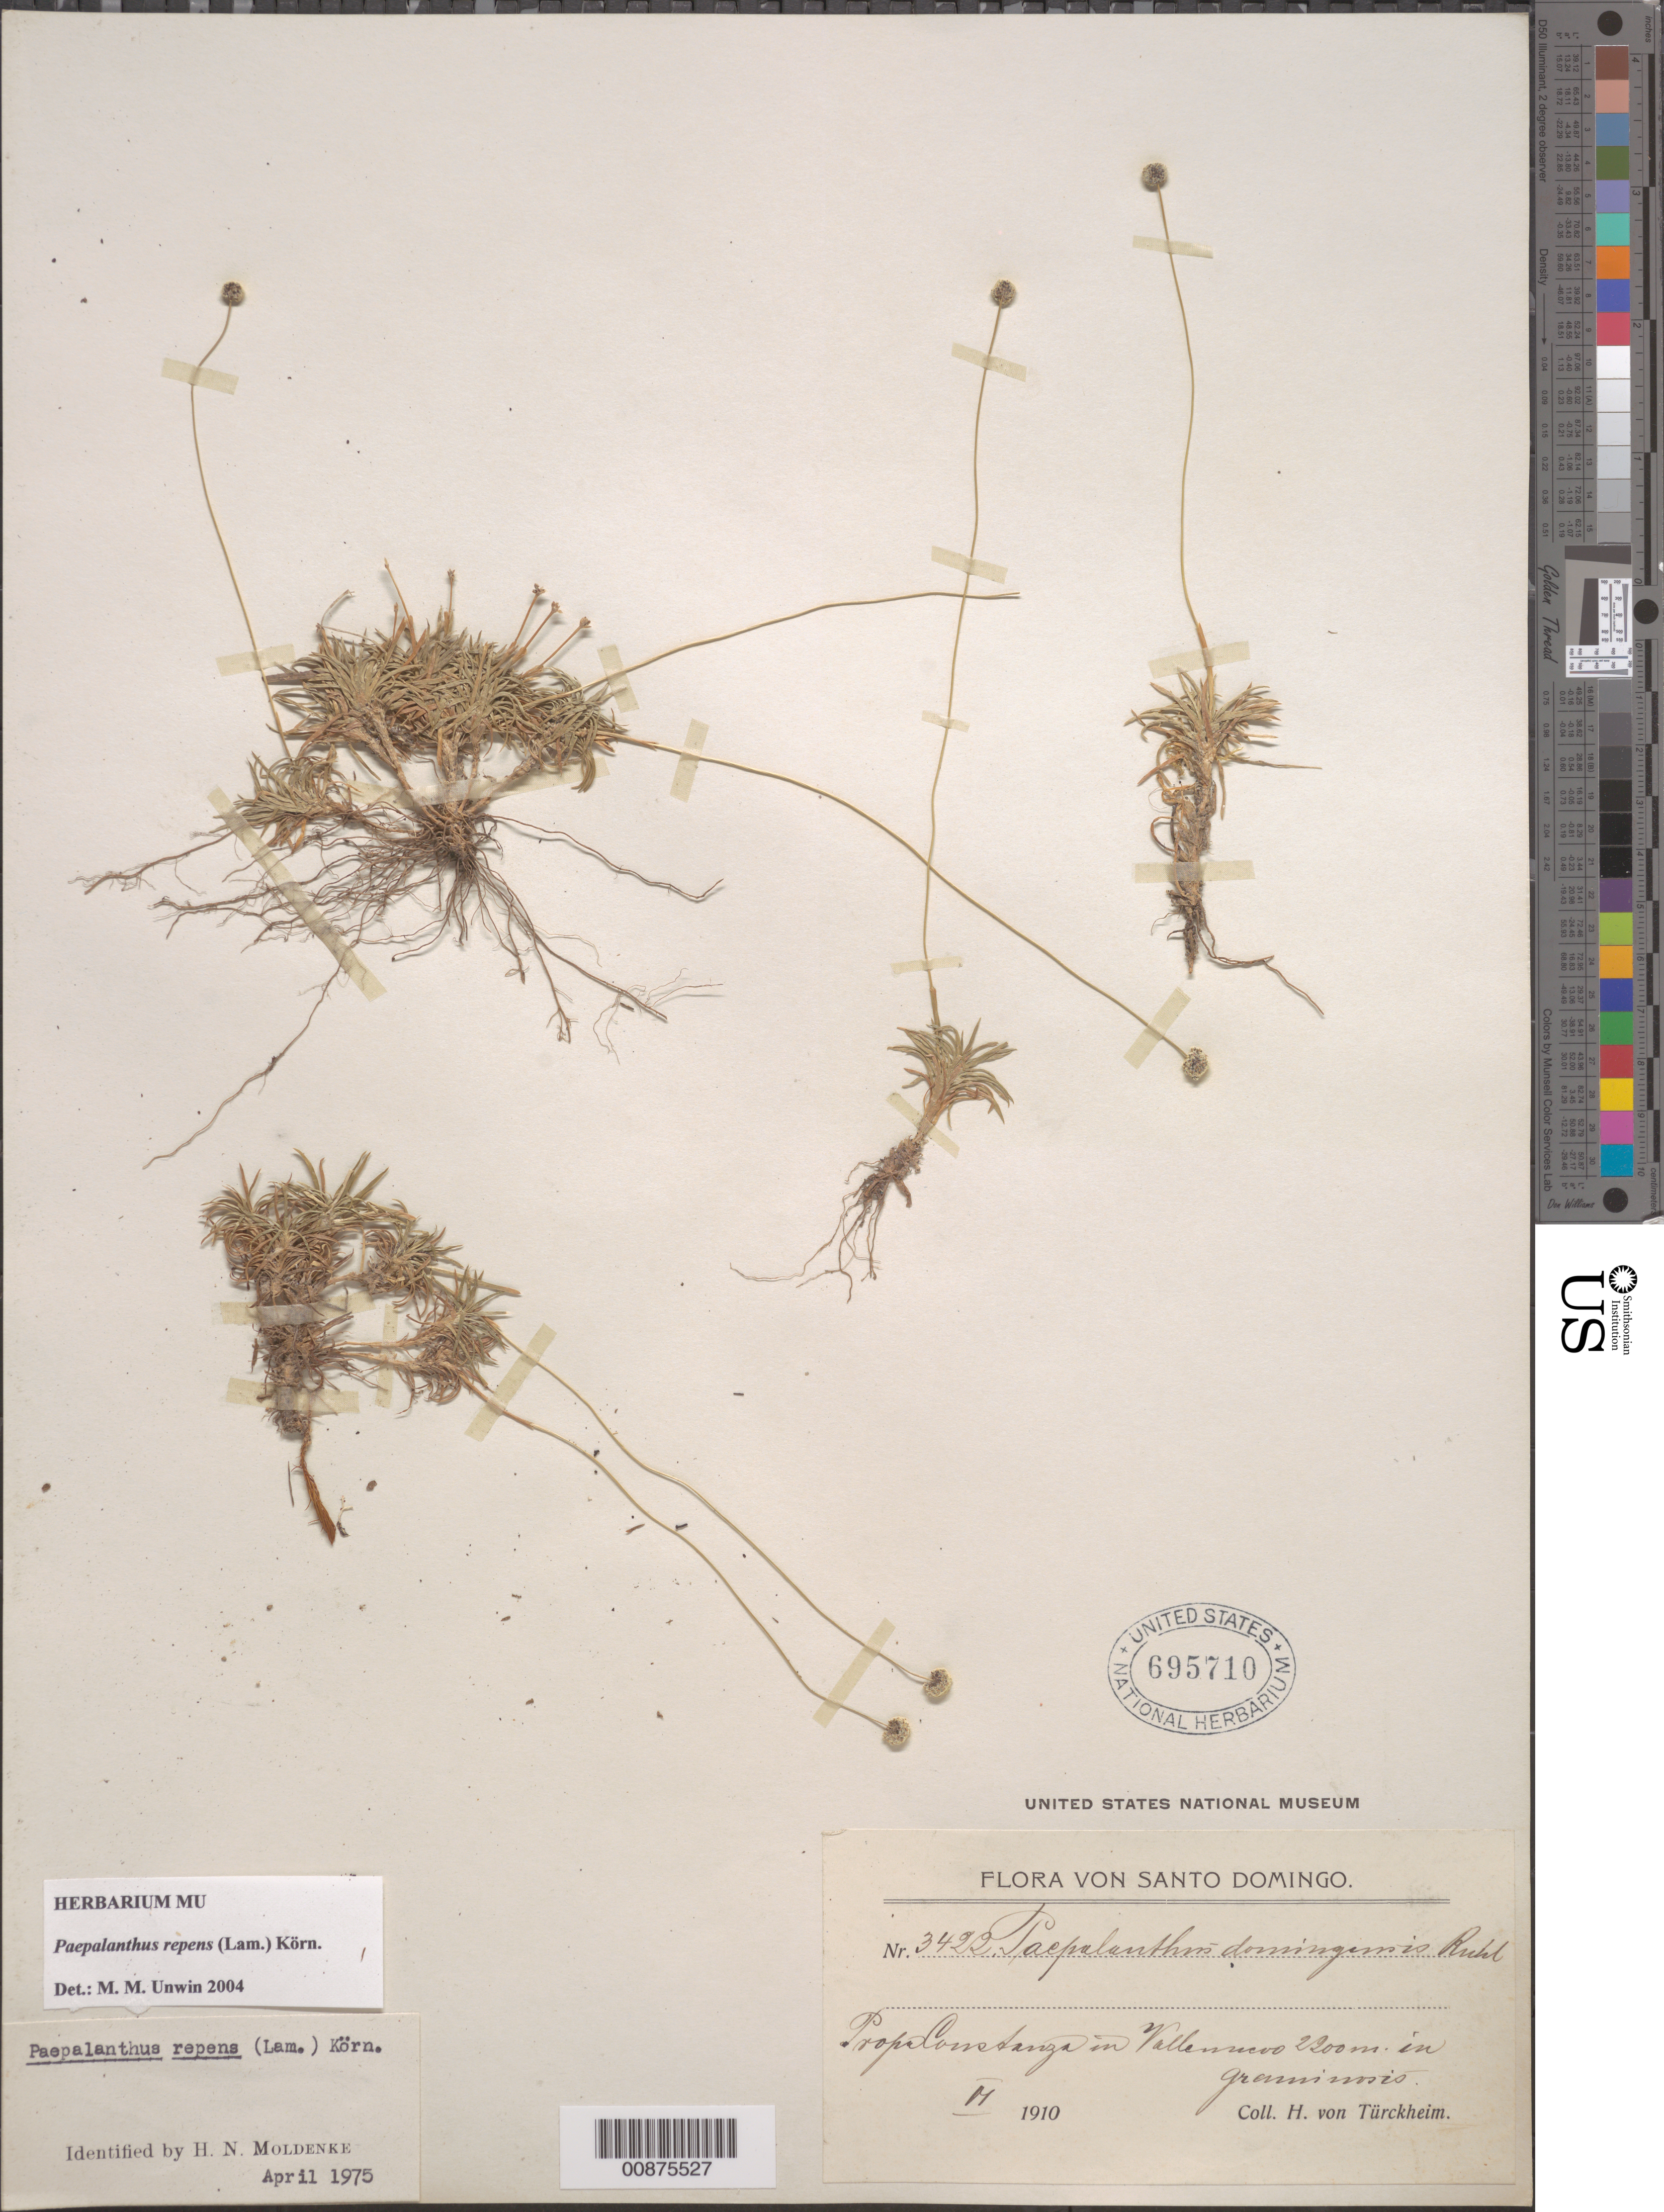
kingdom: Plantae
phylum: Tracheophyta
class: Liliopsida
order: Poales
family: Eriocaulaceae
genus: Paepalanthus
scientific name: Paepalanthus repens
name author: (Lam.) Körn.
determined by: Unwin, M. M.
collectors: H. von Türckheim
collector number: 3422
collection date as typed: Jun 1910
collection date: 1910-06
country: Dominican Republic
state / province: La Vega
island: Hispaniola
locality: Constanza, in Valle Nuevo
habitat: In "gramimosis"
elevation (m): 2200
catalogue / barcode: US 695710